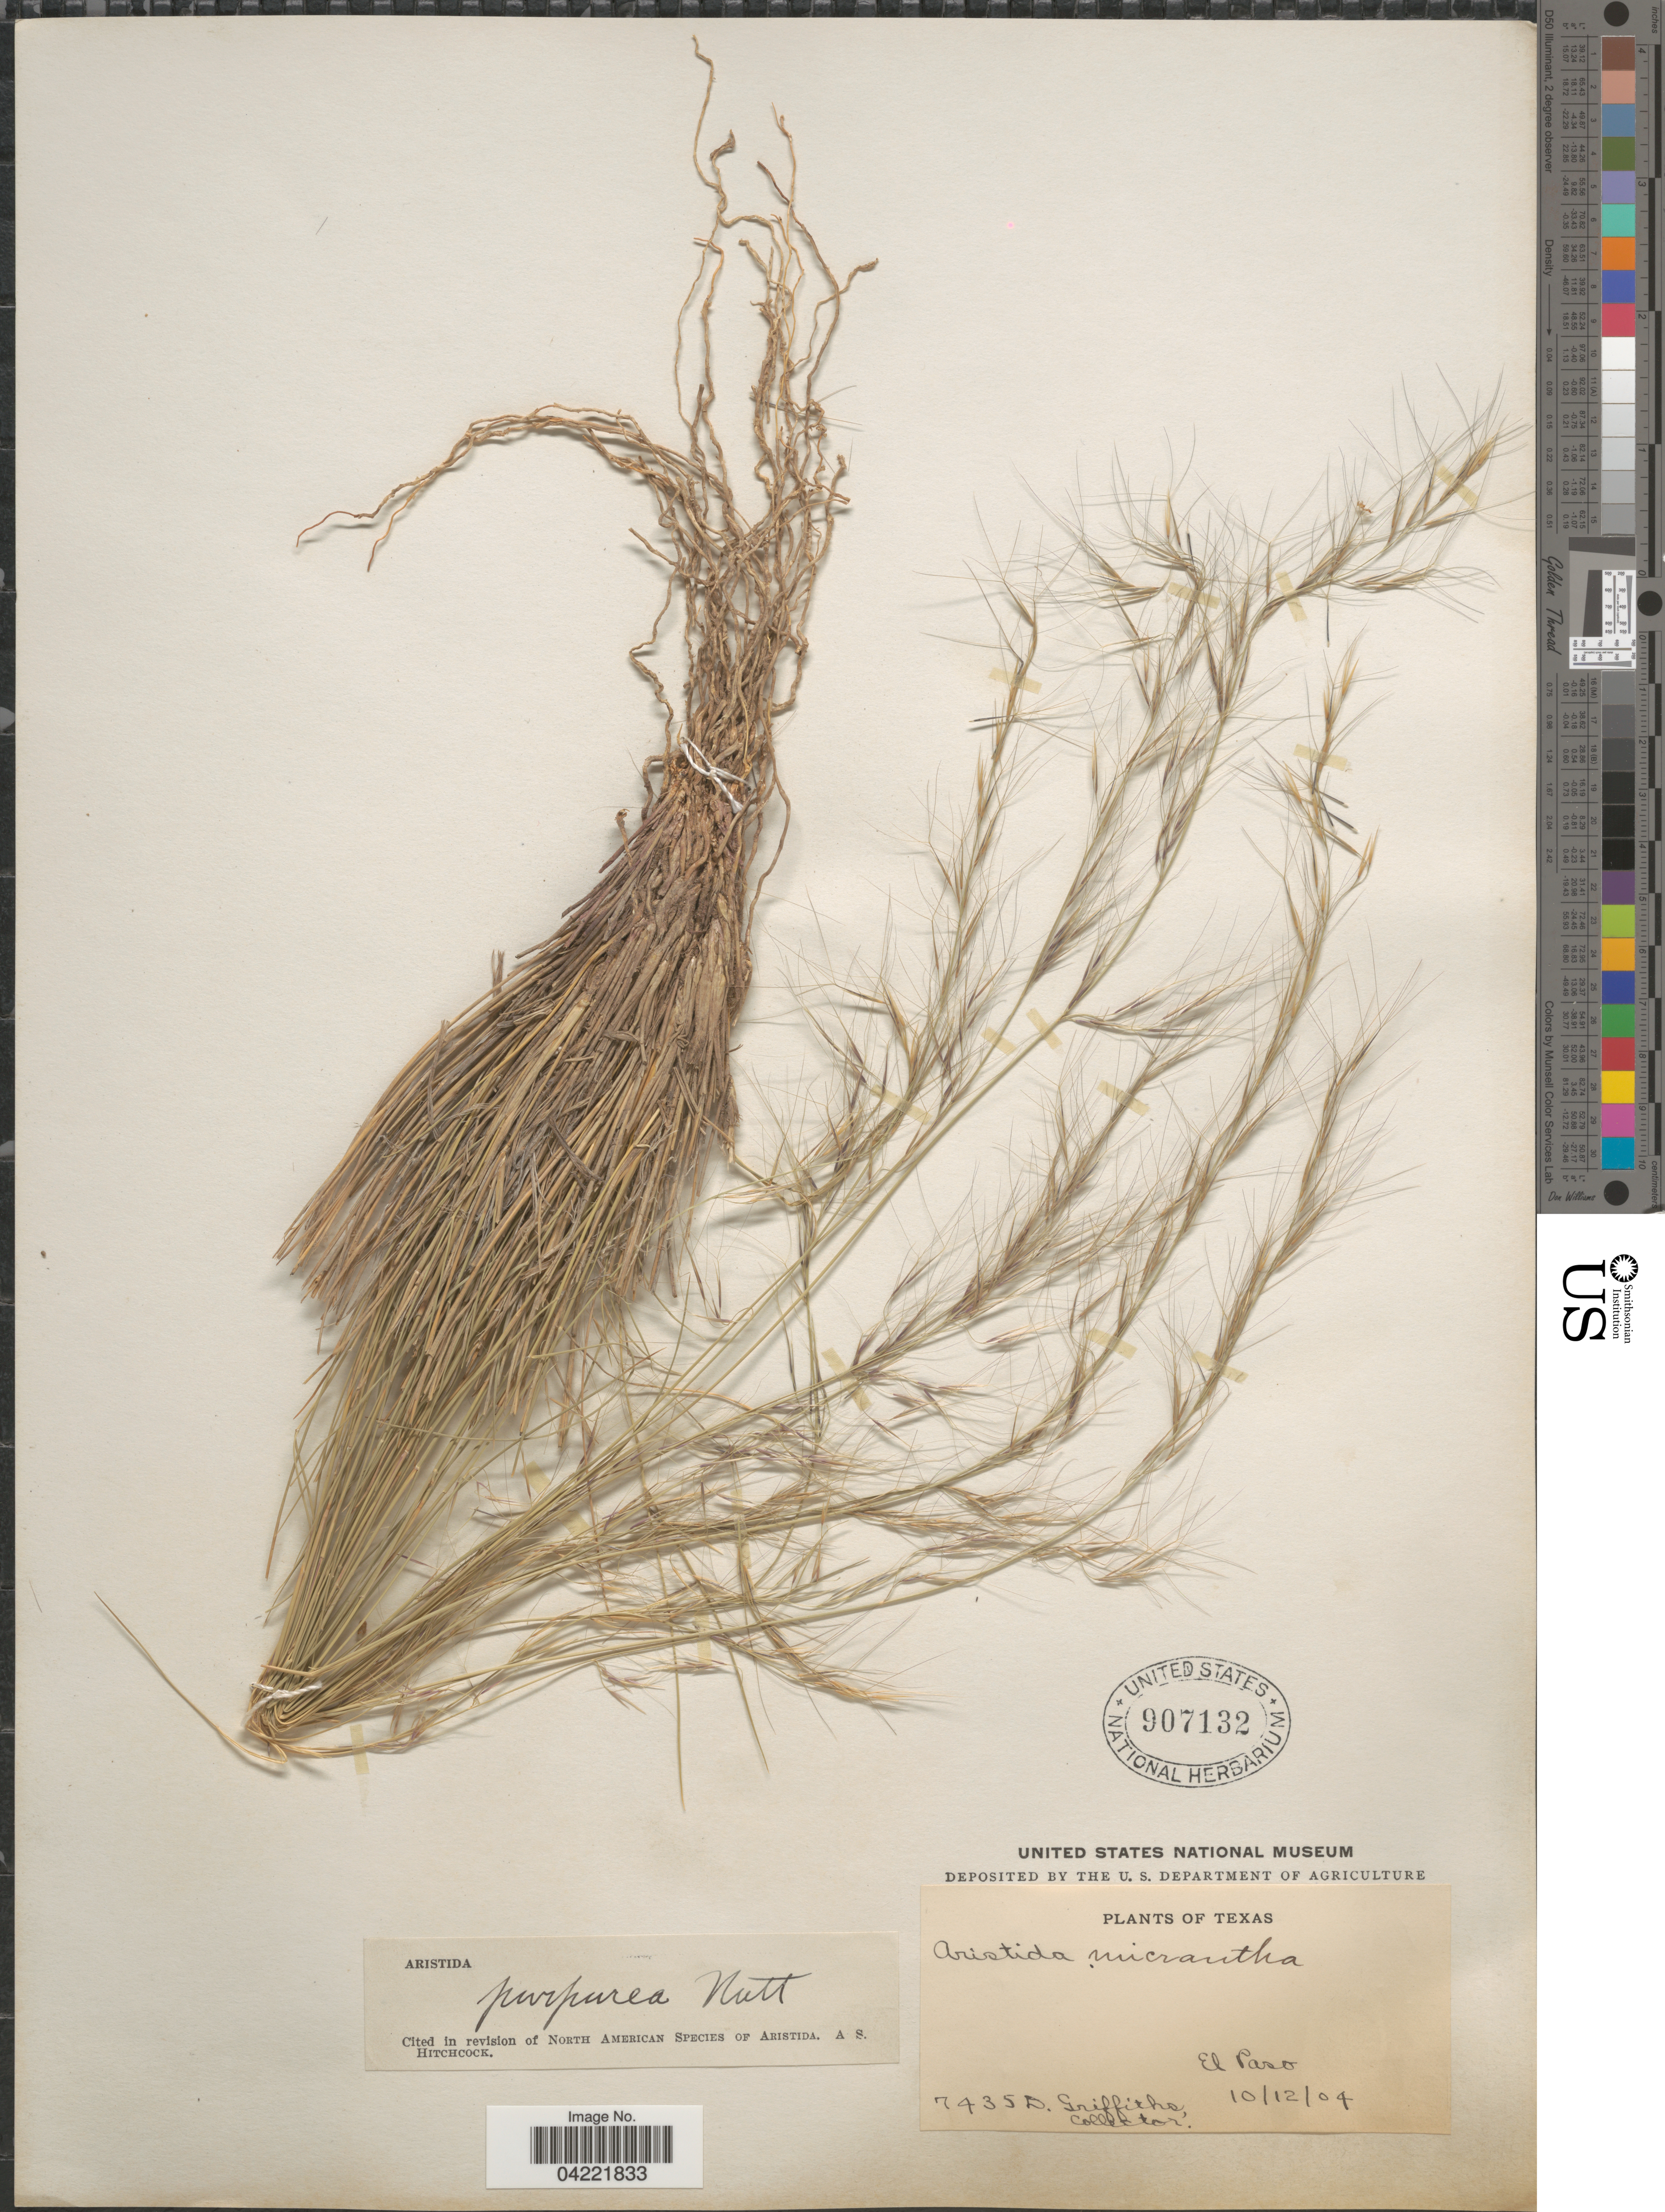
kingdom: Plantae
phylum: Tracheophyta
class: Liliopsida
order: Poales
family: Poaceae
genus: Aristida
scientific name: Aristida purpurea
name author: Nutt.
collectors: D. Griffiths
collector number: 7435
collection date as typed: Transcribed d/m/y: 12/10/4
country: United States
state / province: Texas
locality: El Paso.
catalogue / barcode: US 907132